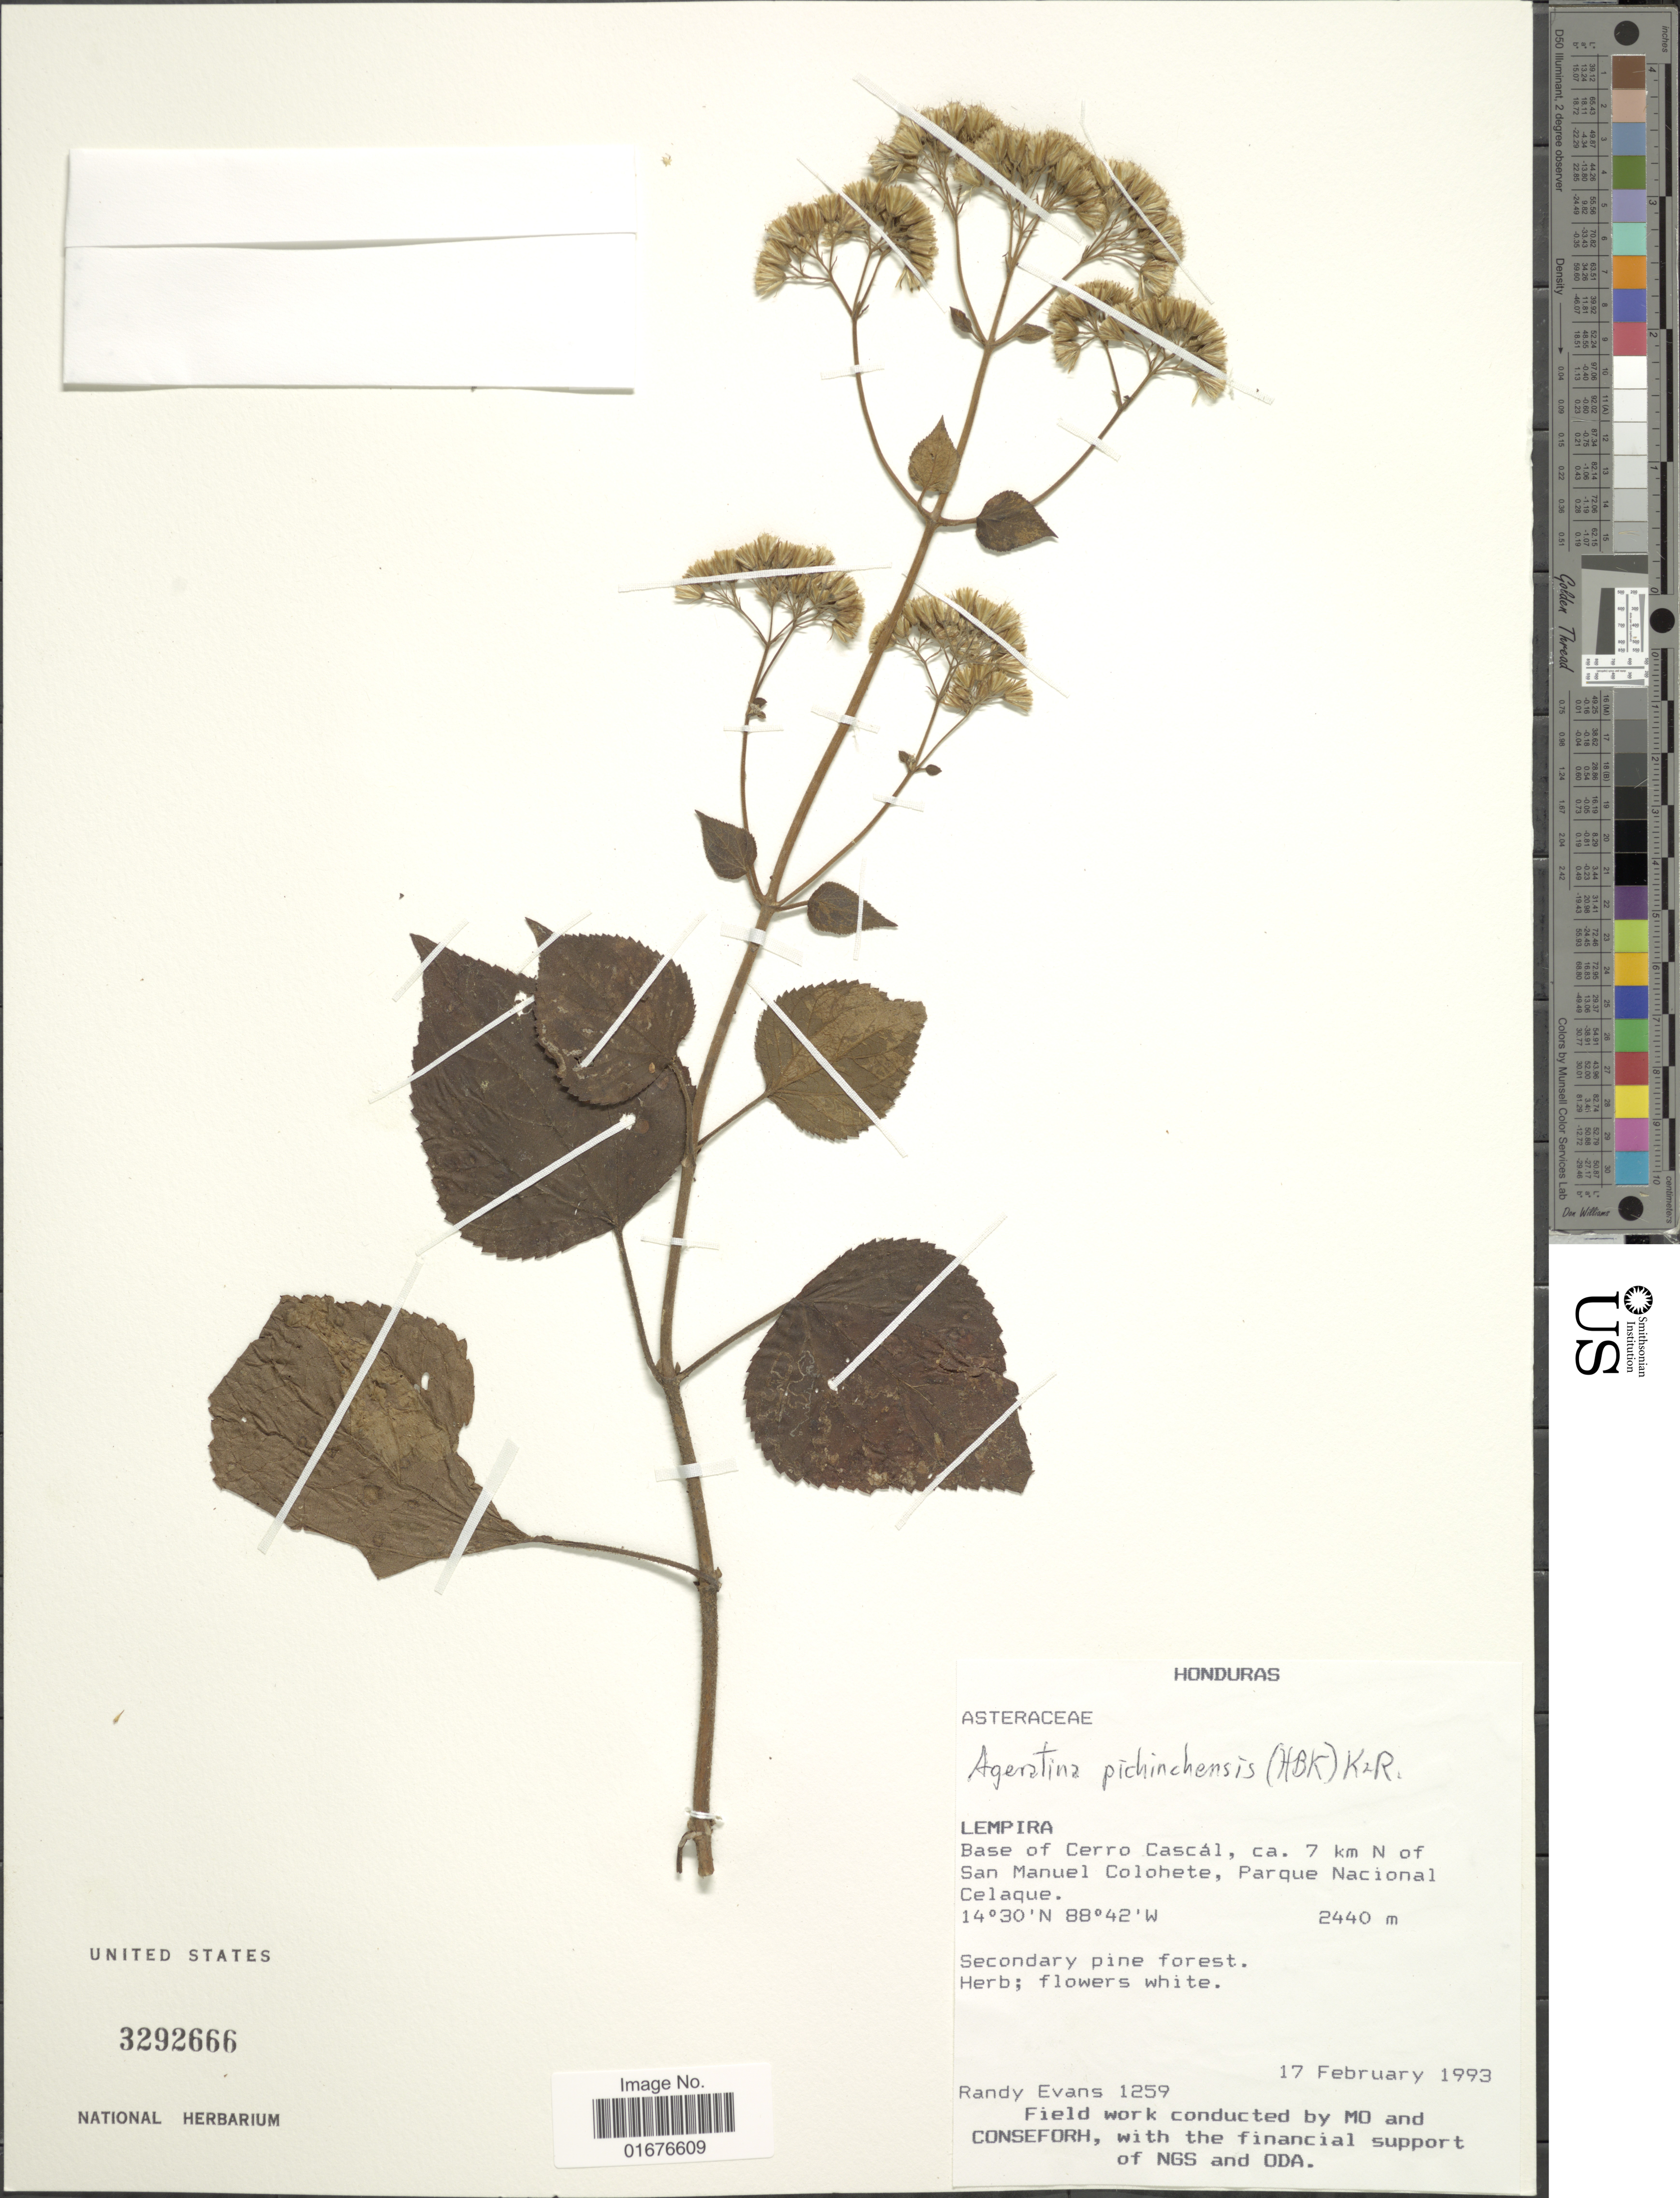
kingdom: Plantae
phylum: Tracheophyta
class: Magnoliopsida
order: Asterales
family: Asteraceae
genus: Ageratina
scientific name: Ageratina pichinchensis var. bustamenta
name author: (DC.) R.M. King & H. Rob.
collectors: R. Evans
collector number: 1259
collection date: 1993-02-17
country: Honduras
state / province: Lempira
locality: Base of Cerro Cascál, ca. 7 km N of San Manuel Colohete, Parque NAcioanl Celaque, Secondary pine forest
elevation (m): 2440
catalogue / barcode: US 3292666